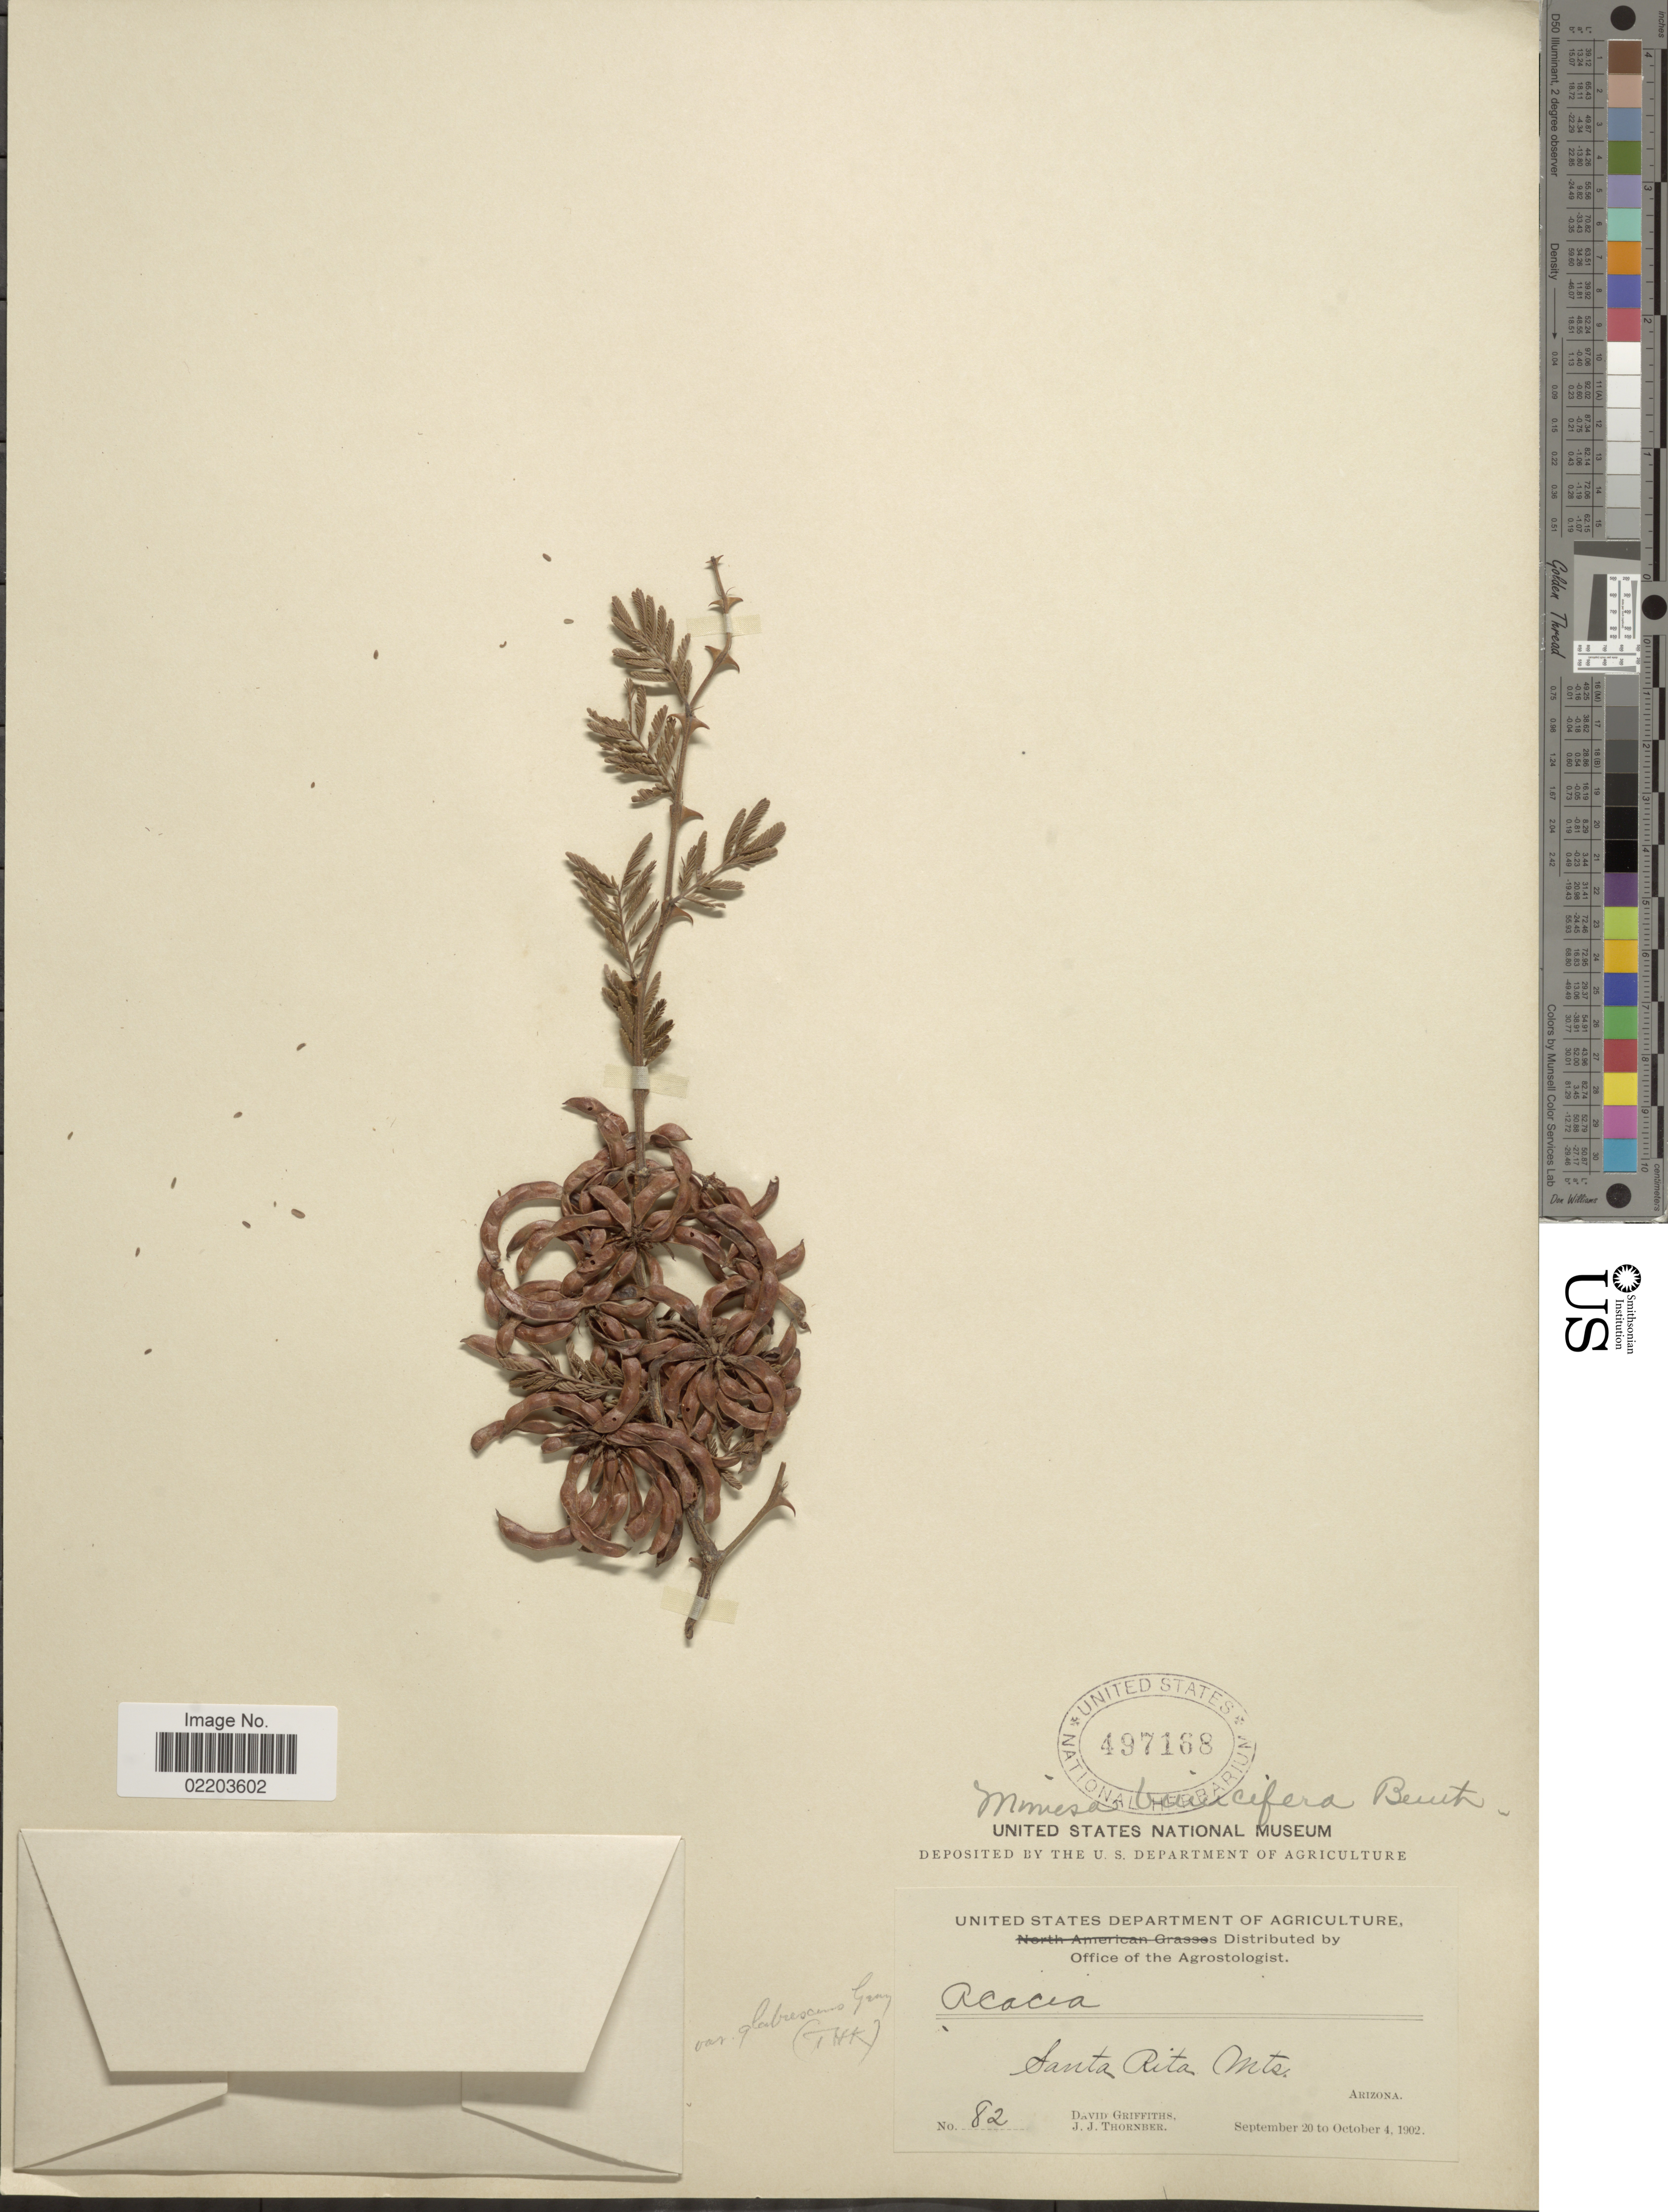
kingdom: Plantae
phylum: Tracheophyta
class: Magnoliopsida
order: Fabales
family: Fabaceae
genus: Mimosa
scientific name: Mimosa biuncifera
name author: Benth.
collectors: D. Griffiths & J. Thornber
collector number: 82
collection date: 1902-09-20/1902-10-04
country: United States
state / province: Arizona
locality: Santa Rita Mts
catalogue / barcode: US 497168